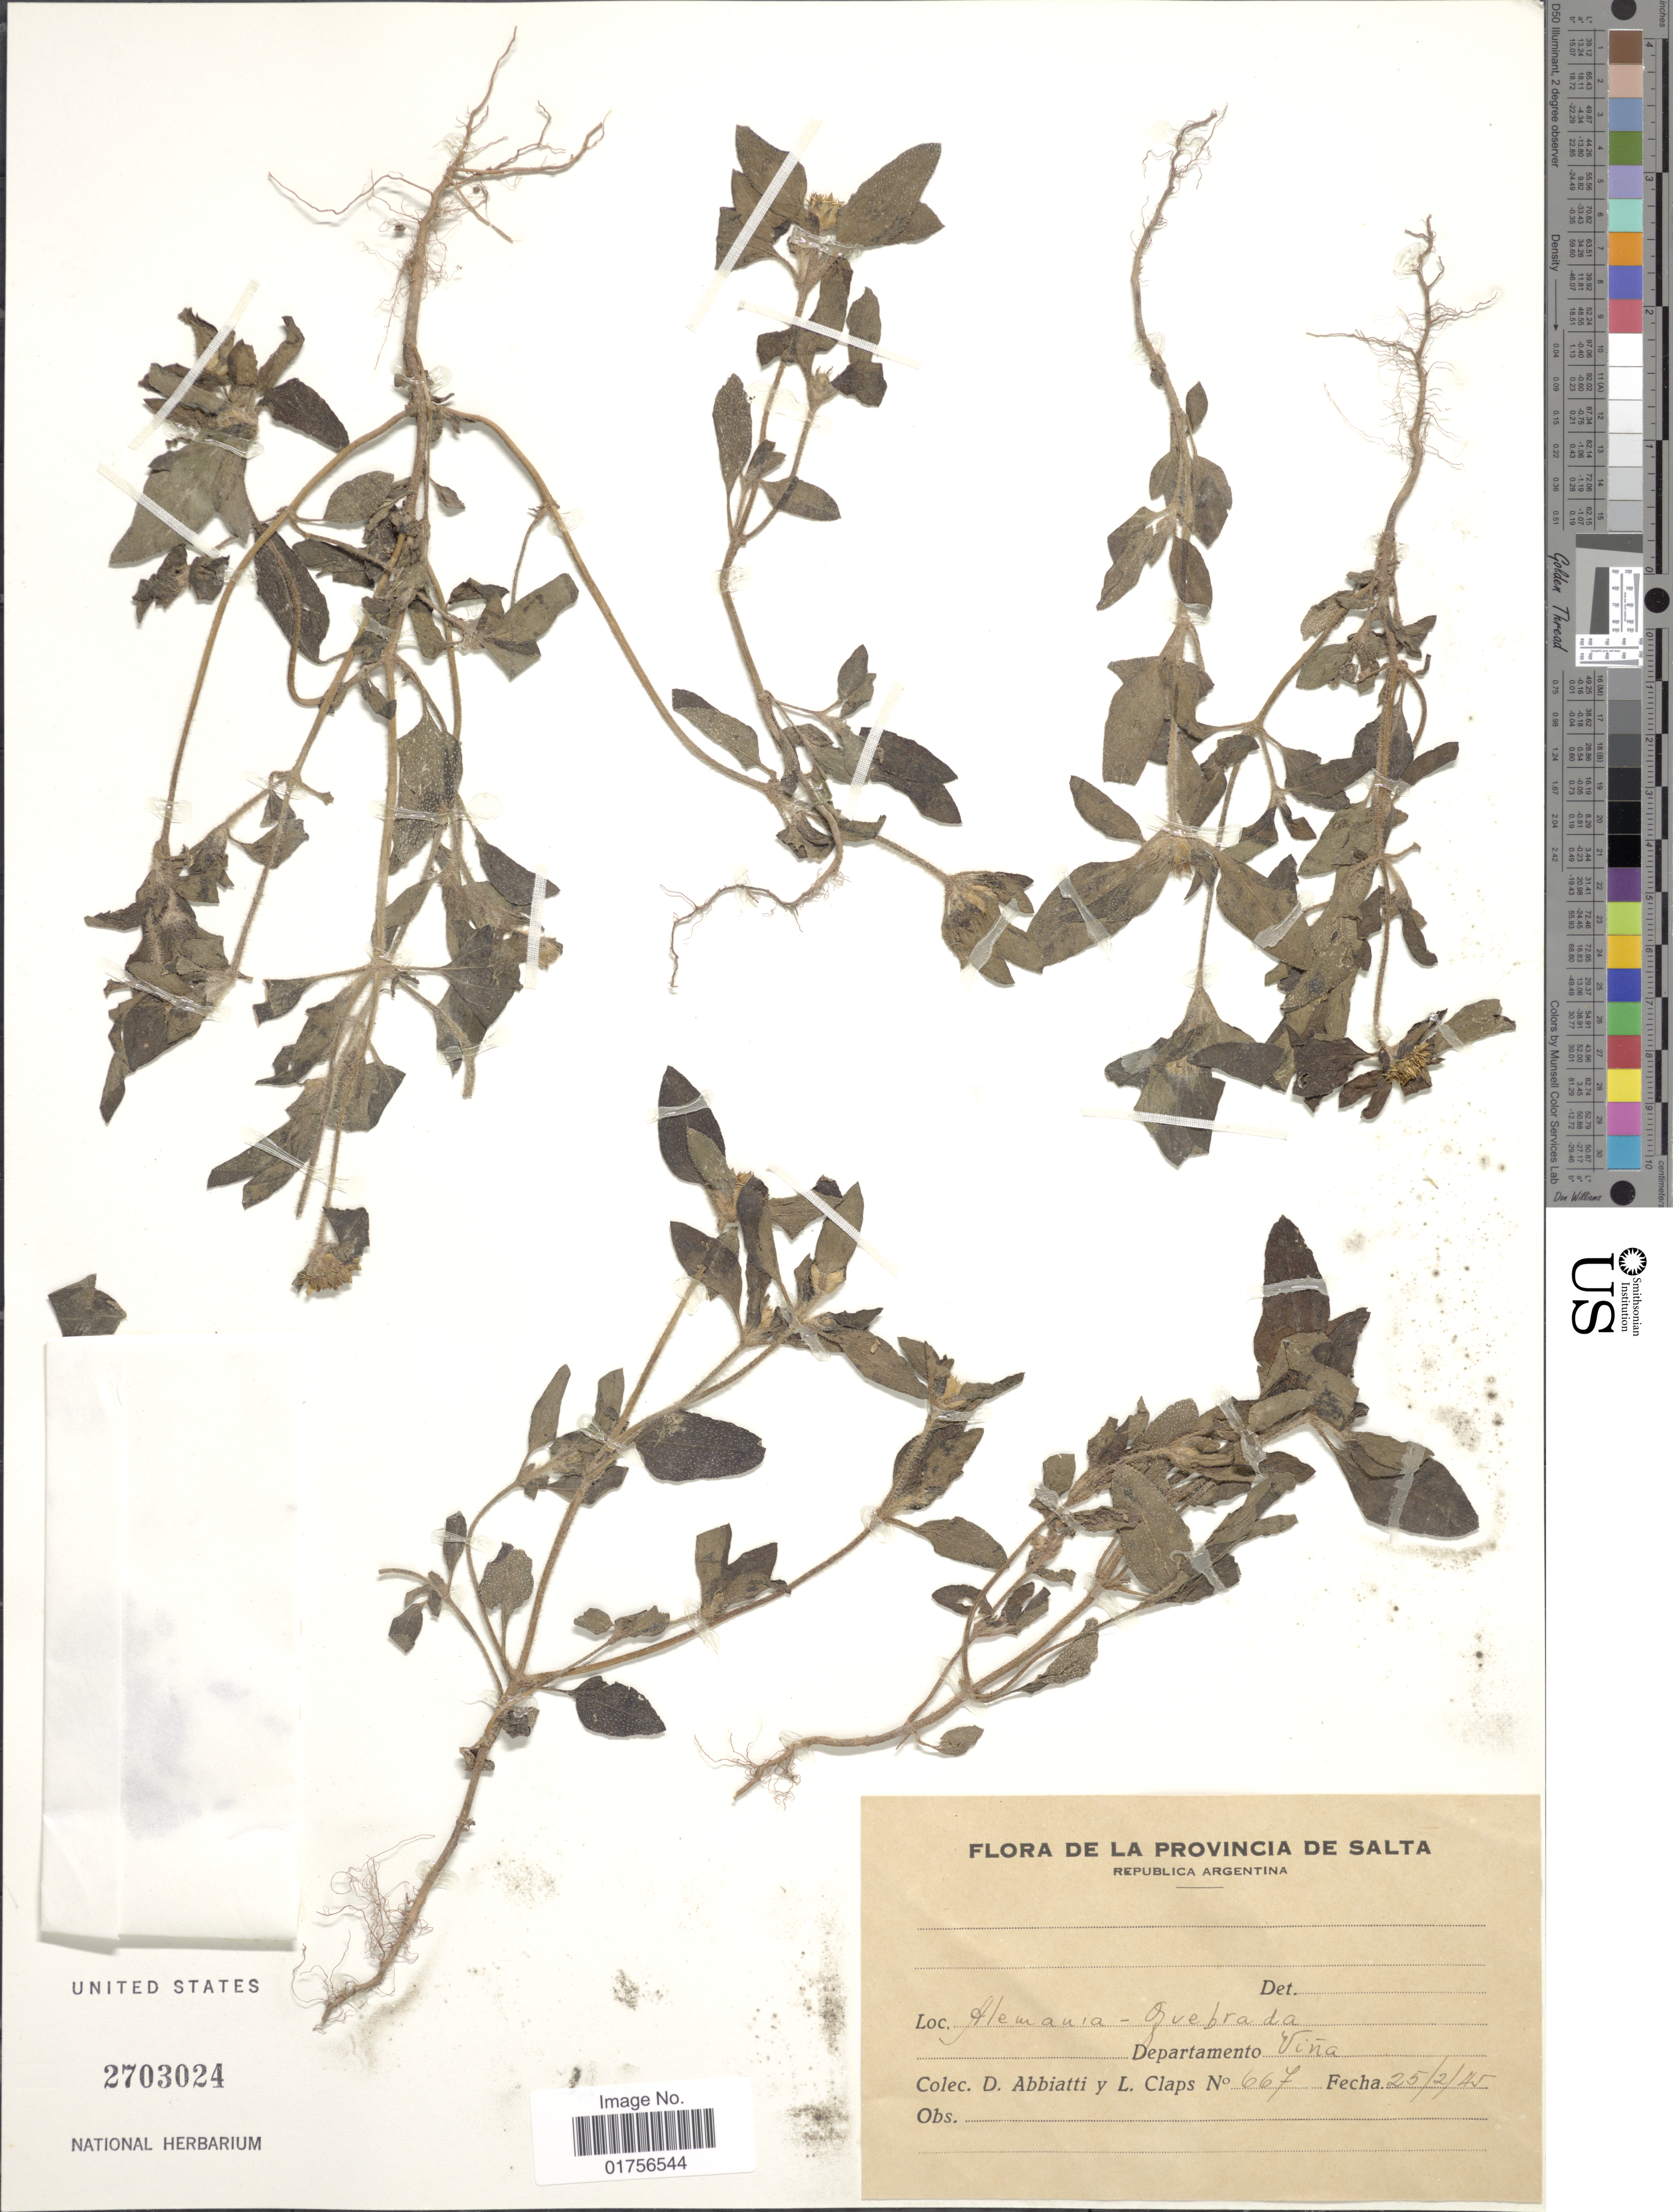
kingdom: Plantae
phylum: Tracheophyta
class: Magnoliopsida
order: Asterales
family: Asteraceae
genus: Sanvitalia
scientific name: Sanvitalia versicolor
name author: Griseb.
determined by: Skibicki, Samuel V.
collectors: D. Abbiatti & L. Claps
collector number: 667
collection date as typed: Transcribed d/m/y: 25/2/45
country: Argentina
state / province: Salta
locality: De La Provincia De Salta, Alemania, Quebrada, Departamento Vina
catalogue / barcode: US 2703024